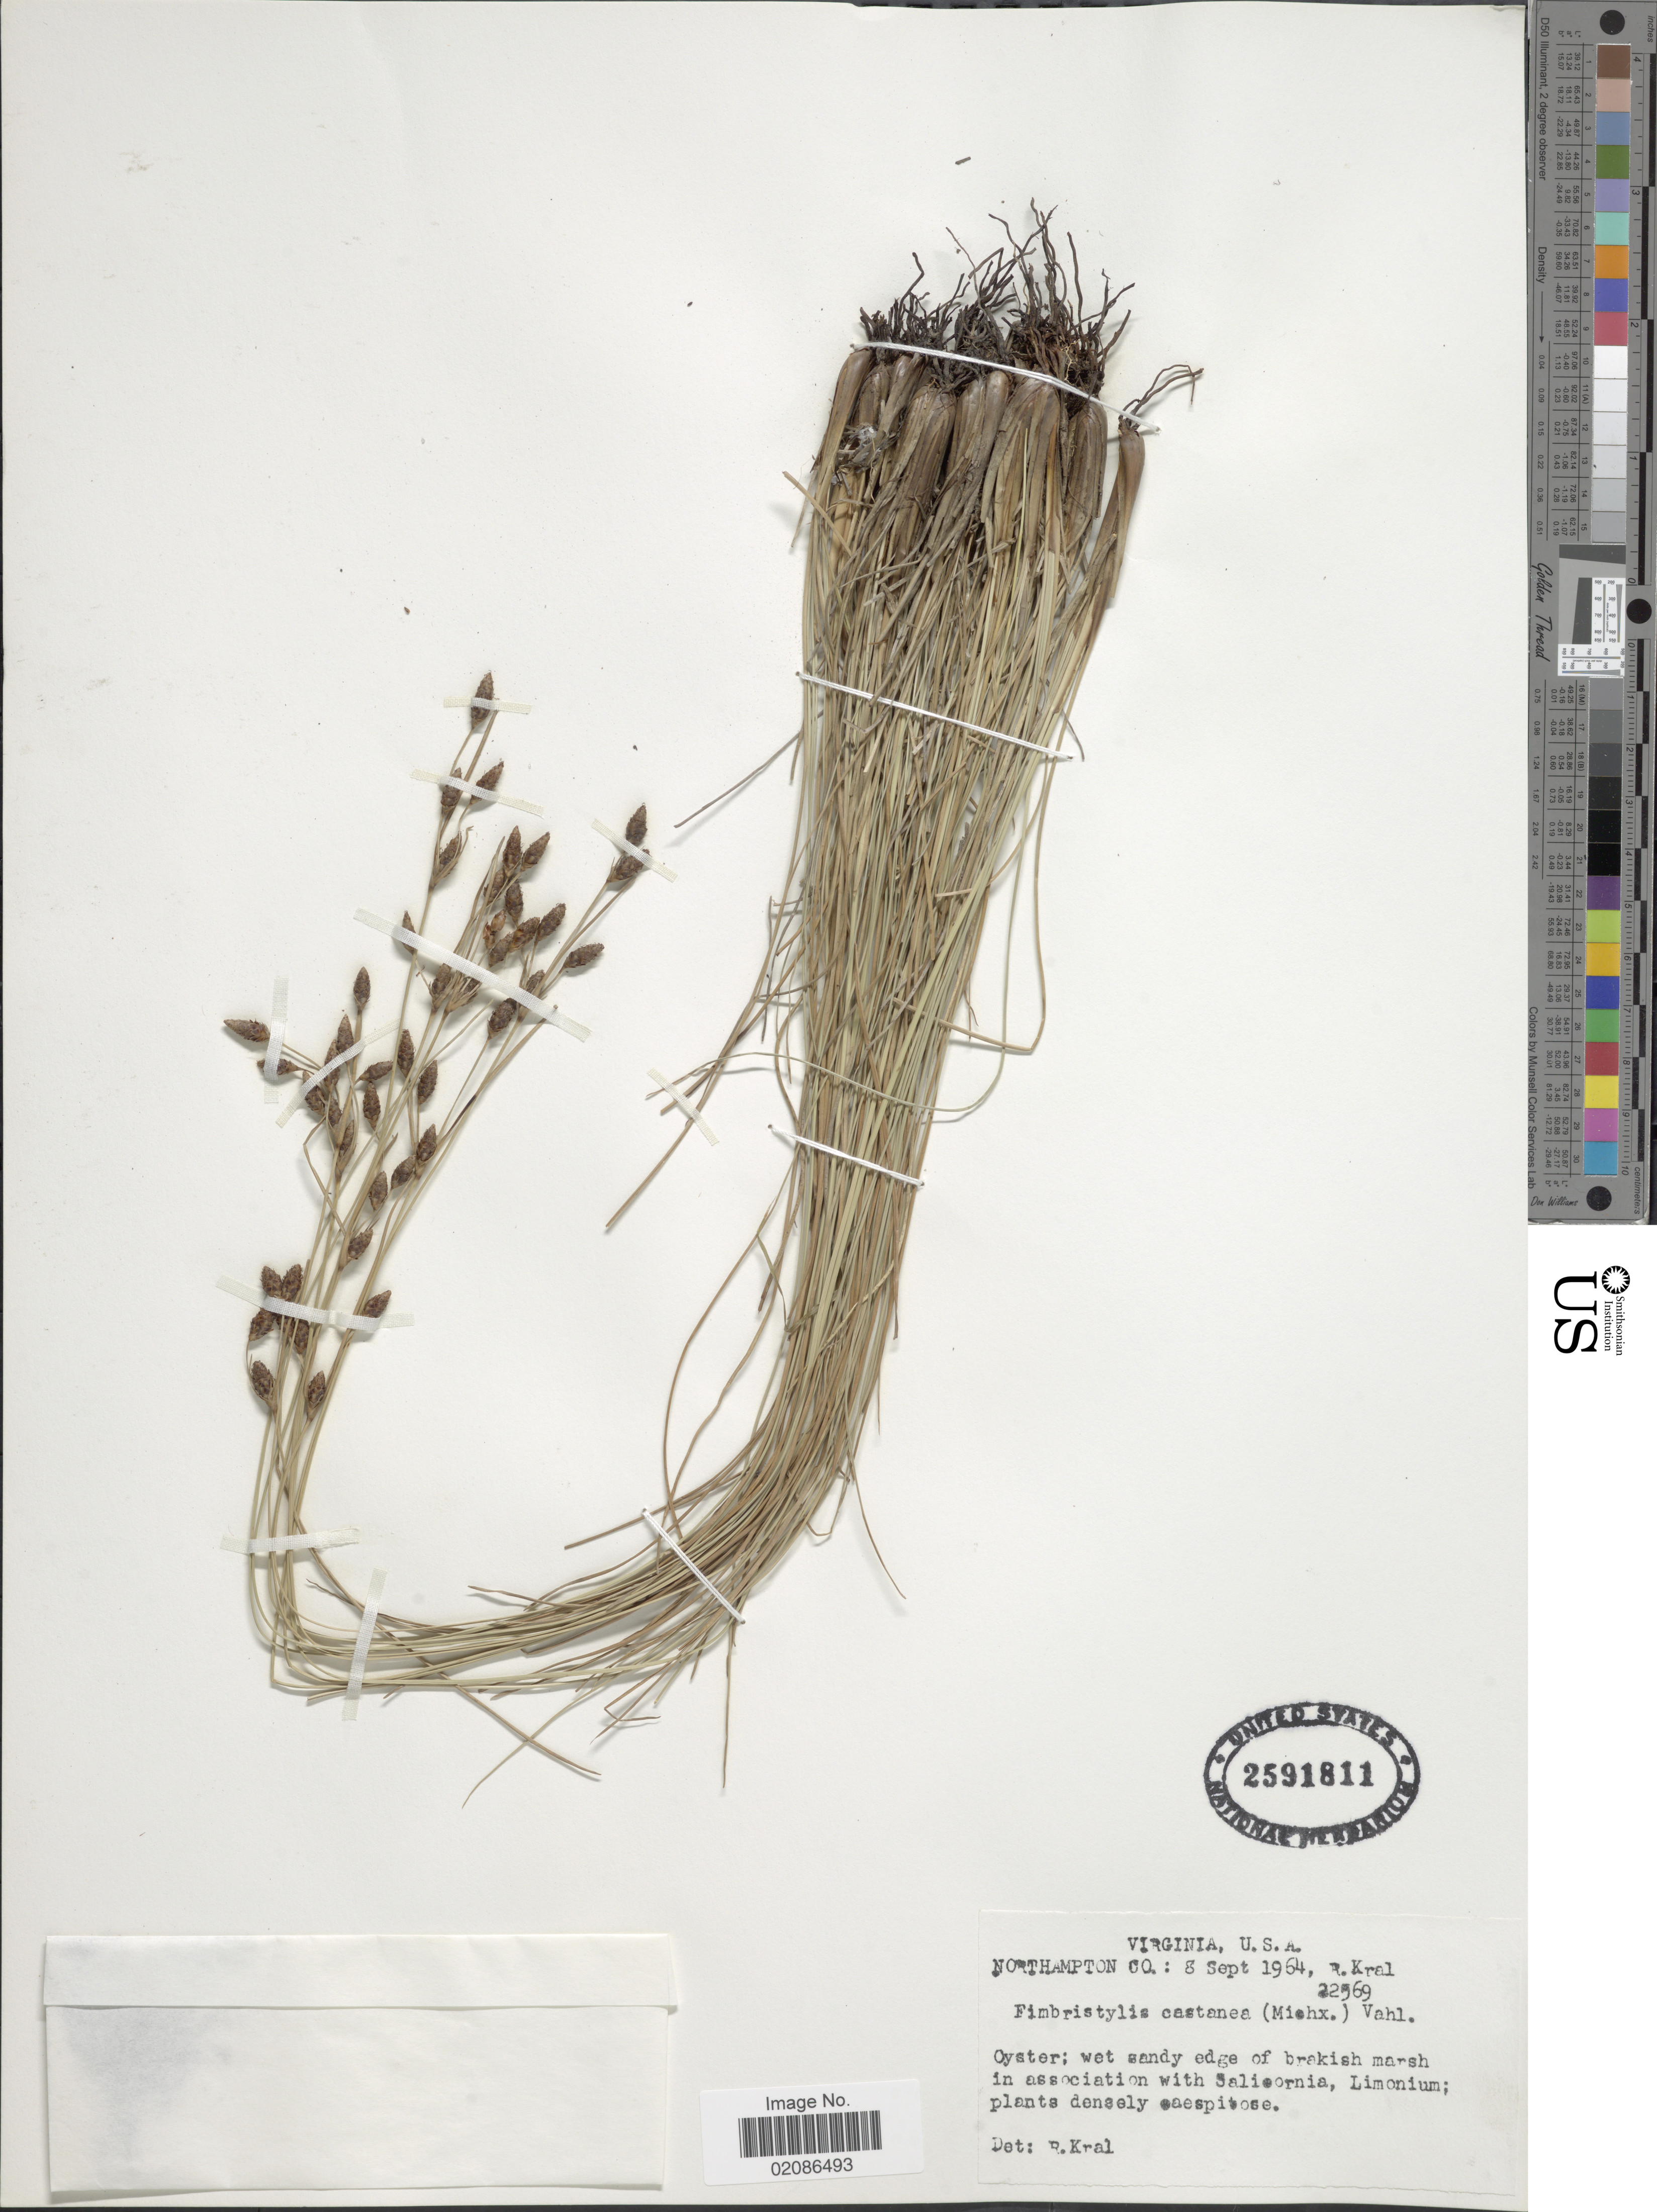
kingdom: Plantae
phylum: Tracheophyta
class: Liliopsida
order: Poales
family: Cyperaceae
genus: Fimbristylis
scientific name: Fimbristylis castanea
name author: (Michx.) Vahl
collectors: R. Kral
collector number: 22569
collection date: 1964-09-08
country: United States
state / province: Virginia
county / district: Northampton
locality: Northampton Co; Oyster; wet sandy edge of brakish marsh in association with Salieornia, Limonium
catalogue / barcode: US 2591811